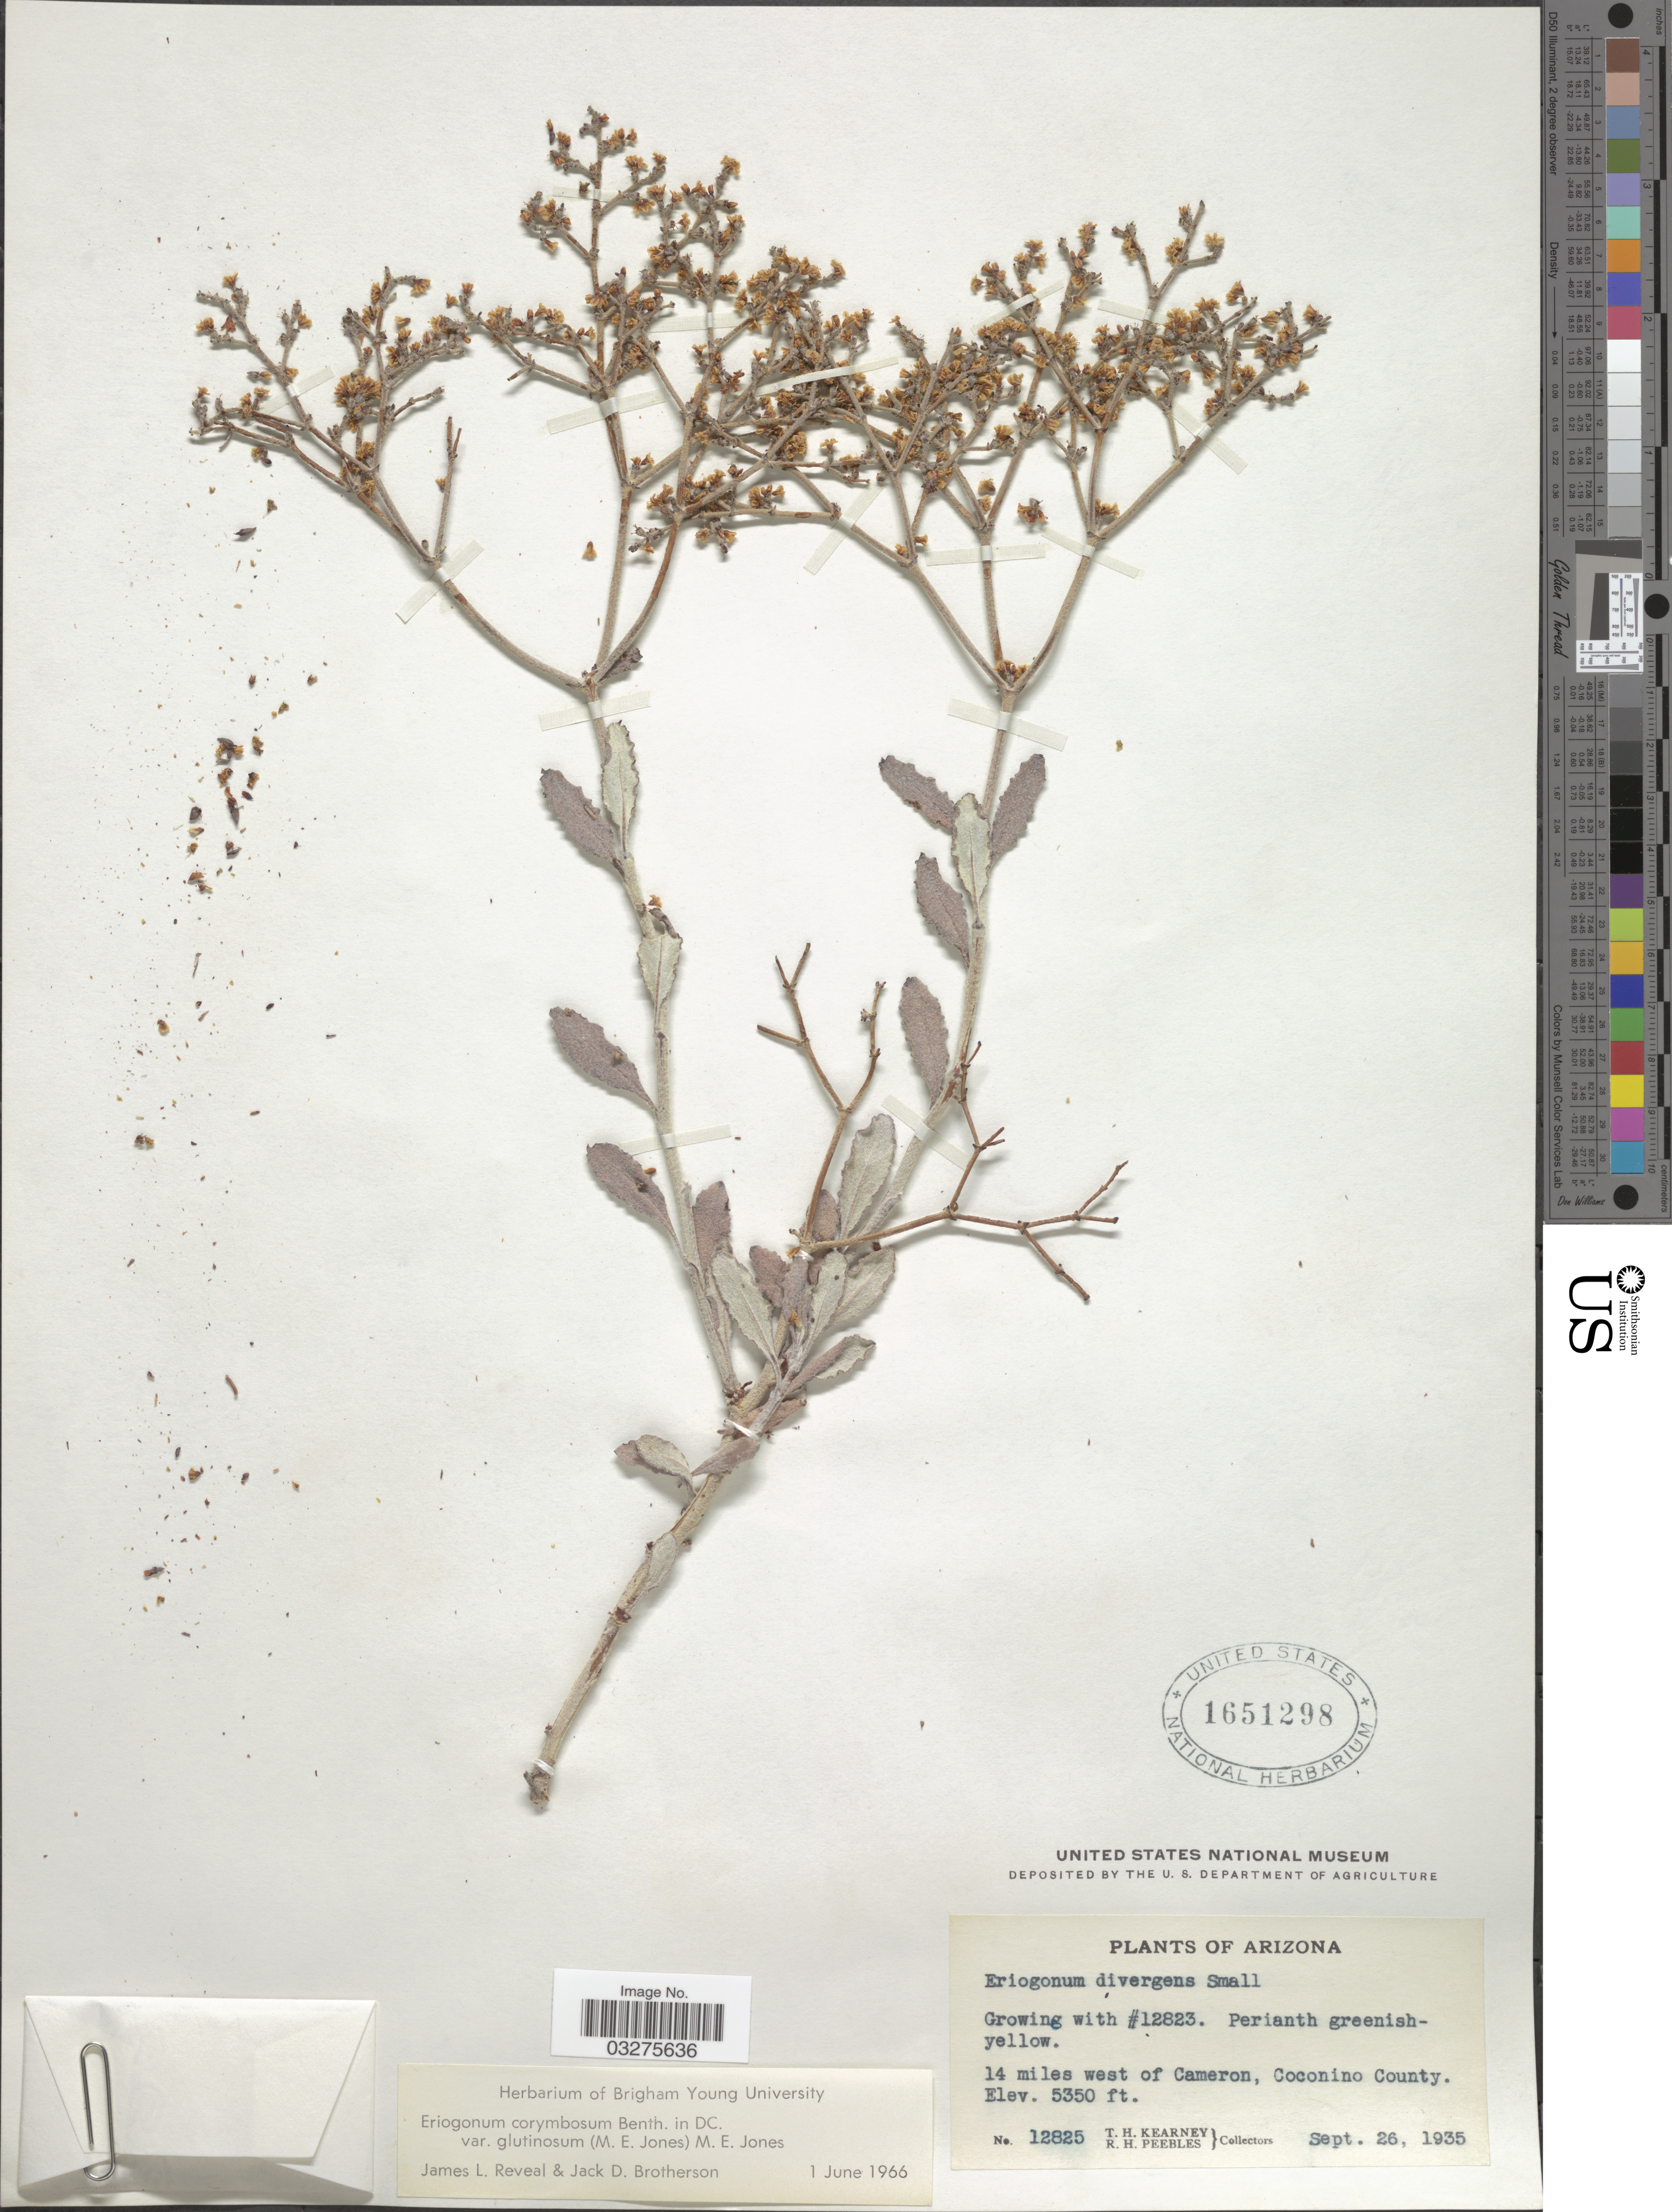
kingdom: Plantae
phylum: Tracheophyta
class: Magnoliopsida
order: Caryophyllales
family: Polygonaceae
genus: Eriogonum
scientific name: Eriogonum corymbosum var. glutinosum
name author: (M.E. Jones) M.E. Jones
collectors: T. H. Kearney & R. H. Peebles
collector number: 12825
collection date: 1935-09-26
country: United States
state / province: Arizona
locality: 14 miles west of Cameron, Coconino County.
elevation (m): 1631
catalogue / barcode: US 1651298